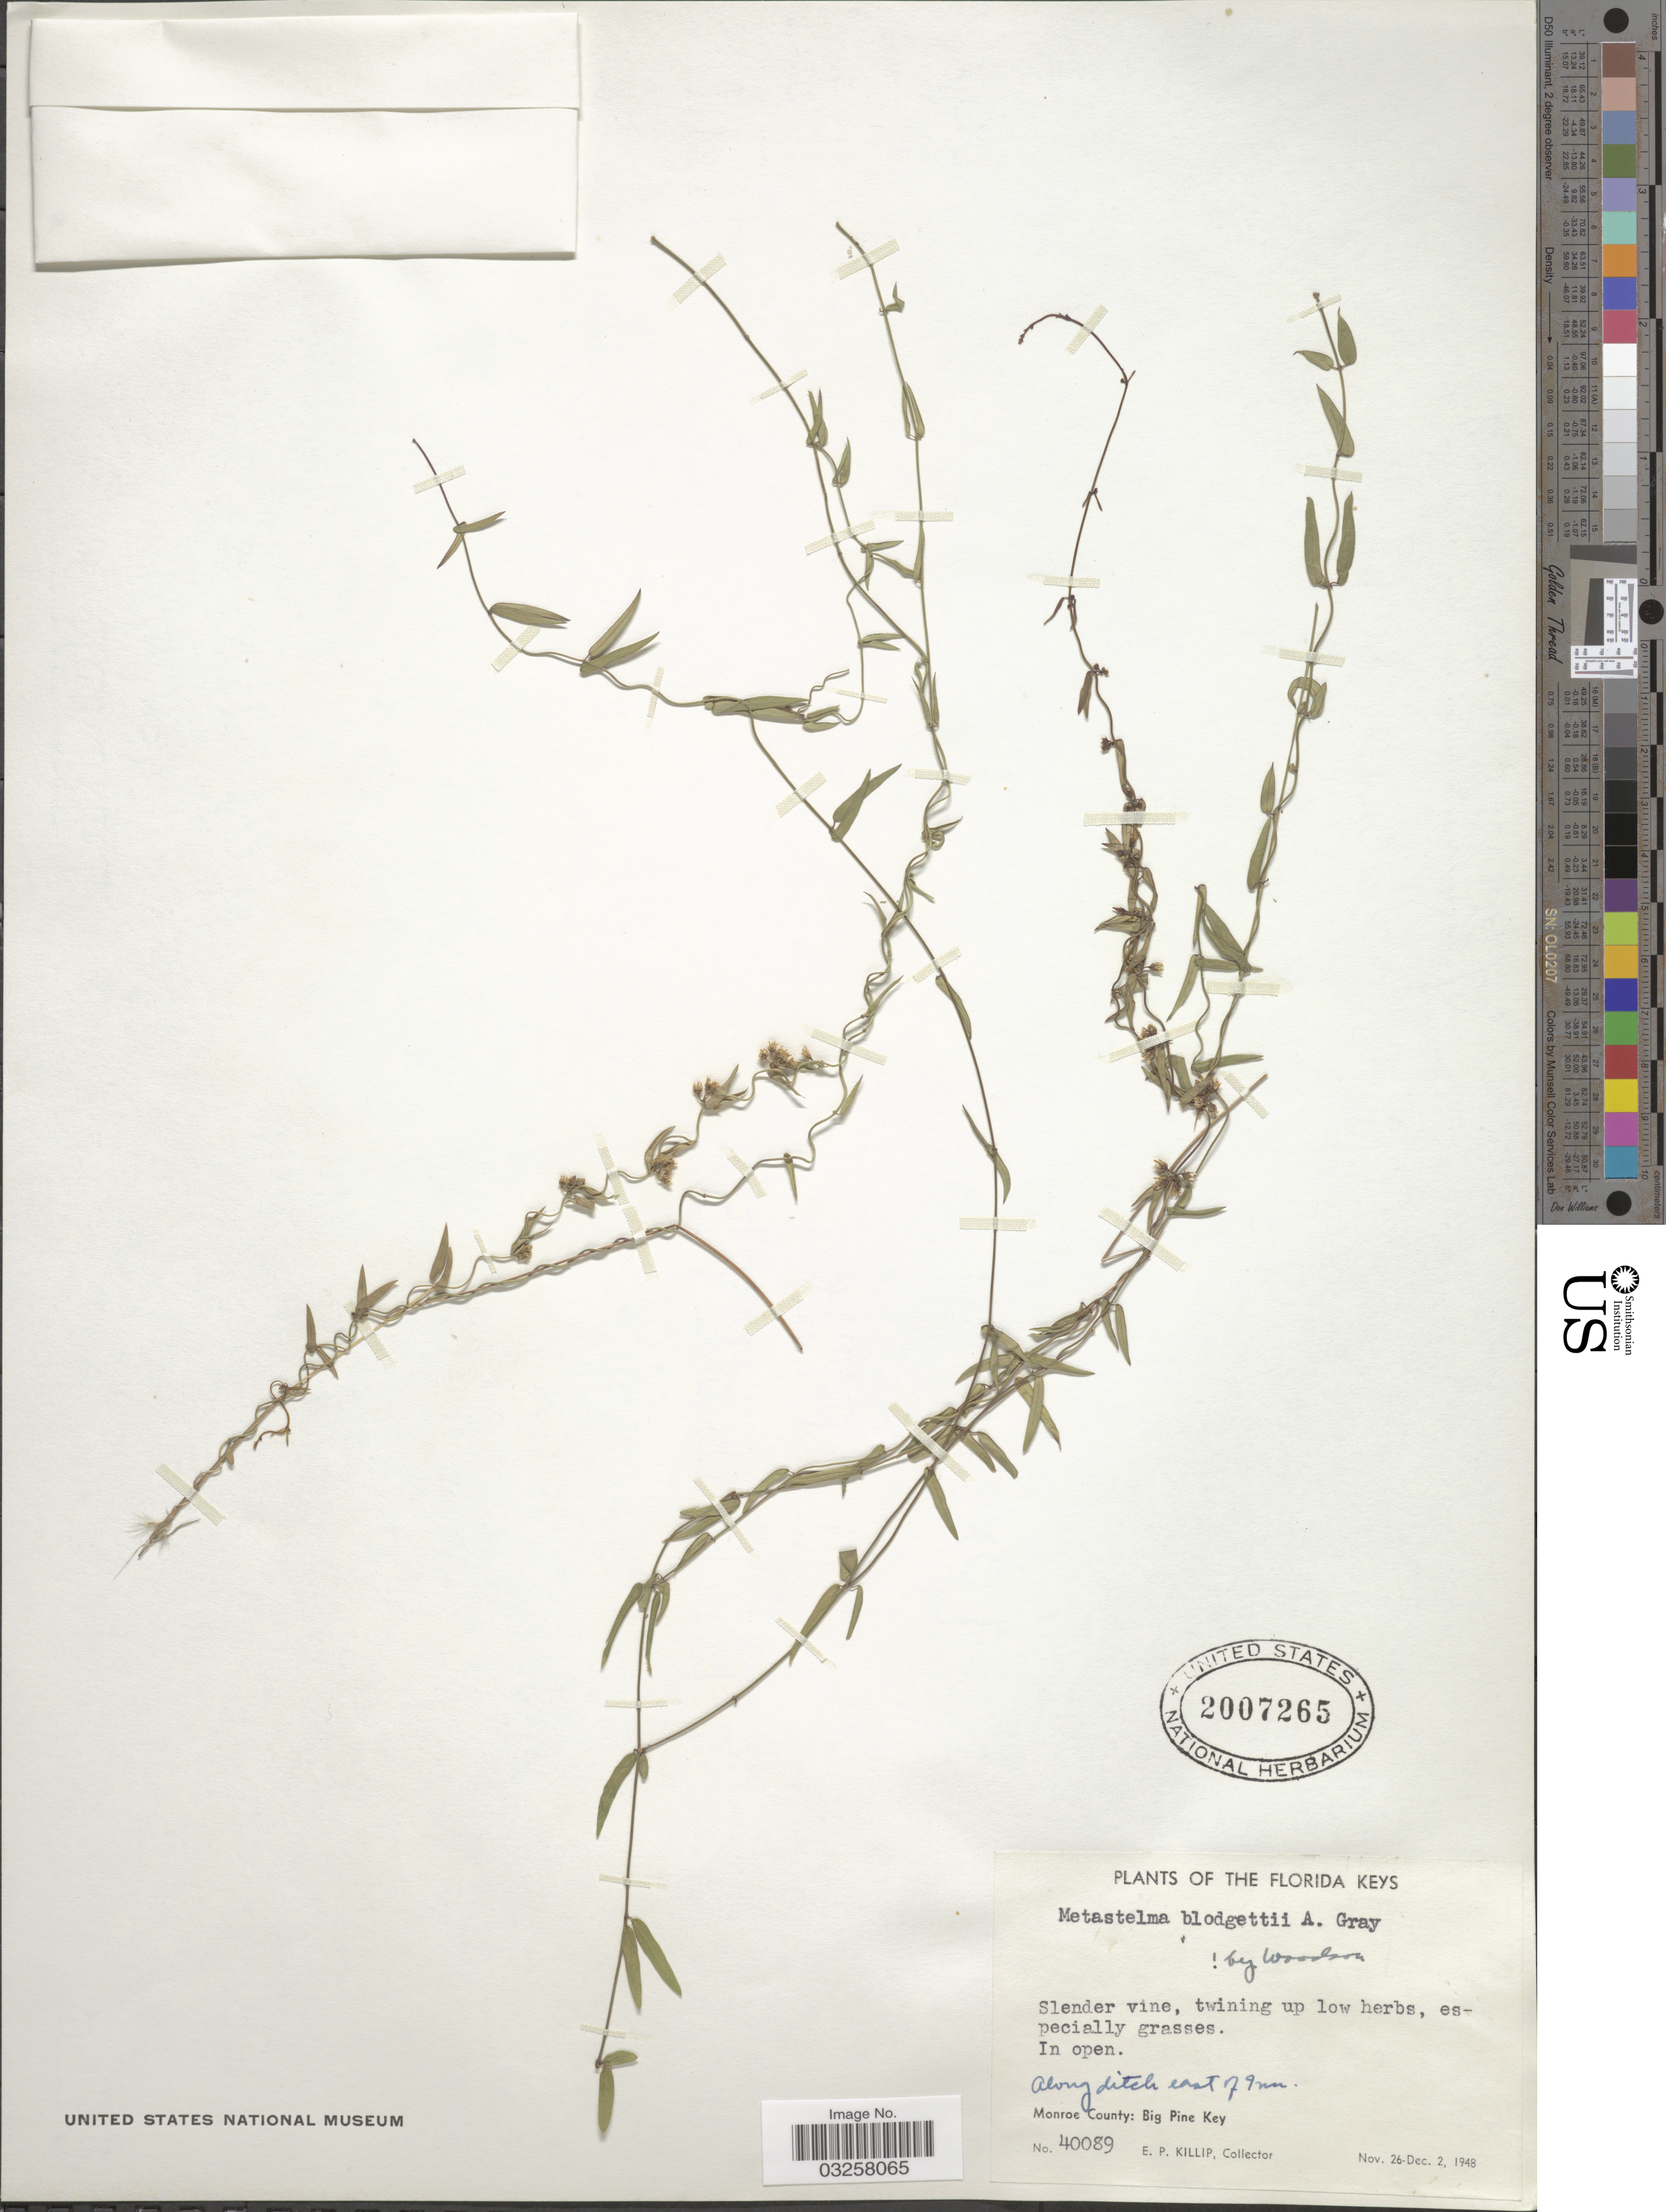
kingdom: Plantae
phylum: Tracheophyta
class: Magnoliopsida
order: Gentianales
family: Apocynaceae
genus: Metastelma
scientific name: Metastelma blodgettii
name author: A. Gray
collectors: E. P. Killip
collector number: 40089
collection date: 1948-11-26/1948-12-02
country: United States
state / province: Florida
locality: The Florida Keys. Along ditch east of Inn. Monroe County: Big Pine Key.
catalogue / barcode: US 2007265